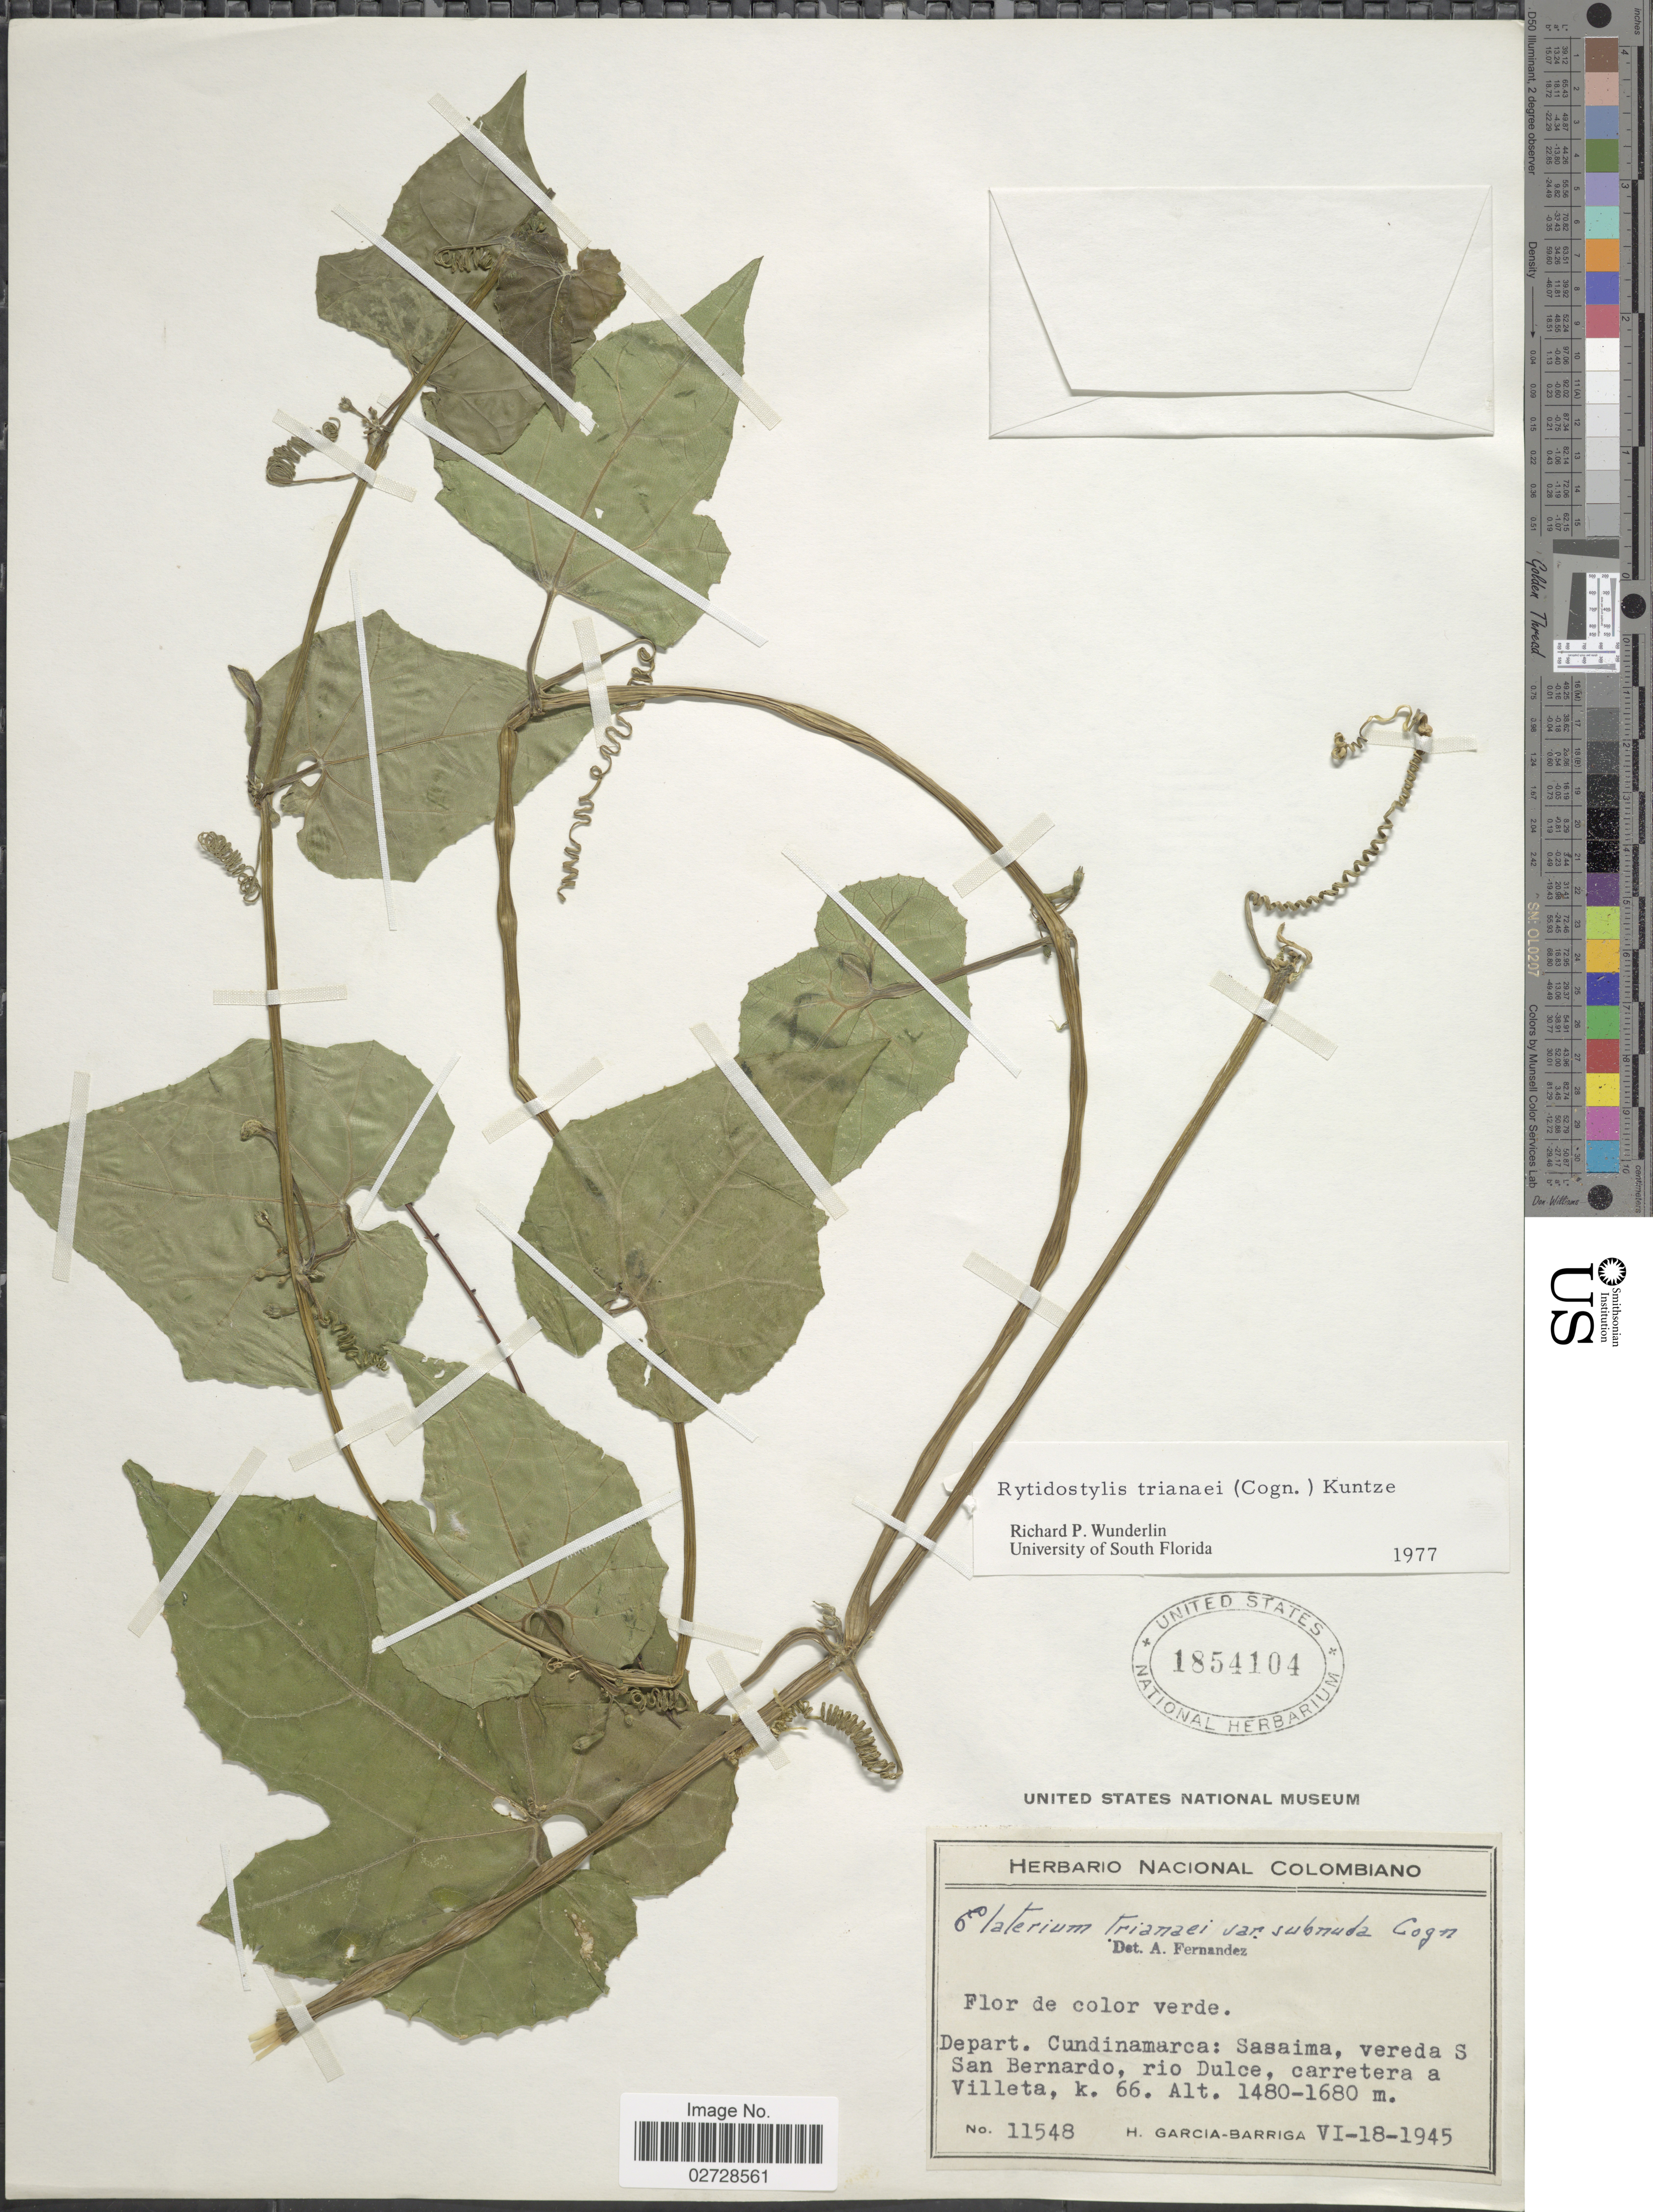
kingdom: Plantae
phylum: Tracheophyta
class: Magnoliopsida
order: Cucurbitales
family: Cucurbitaceae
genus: Cyclanthera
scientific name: Cyclanthera peruana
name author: H. Schaef. & S.S. Renner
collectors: H. García Barriga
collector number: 11548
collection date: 1945-06-18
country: Colombia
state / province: Cundinamarca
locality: Sasaima, vereda S San Bernardo, rio Dulce, carretera a Villeta, k. 66.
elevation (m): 1480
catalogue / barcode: US 1854104